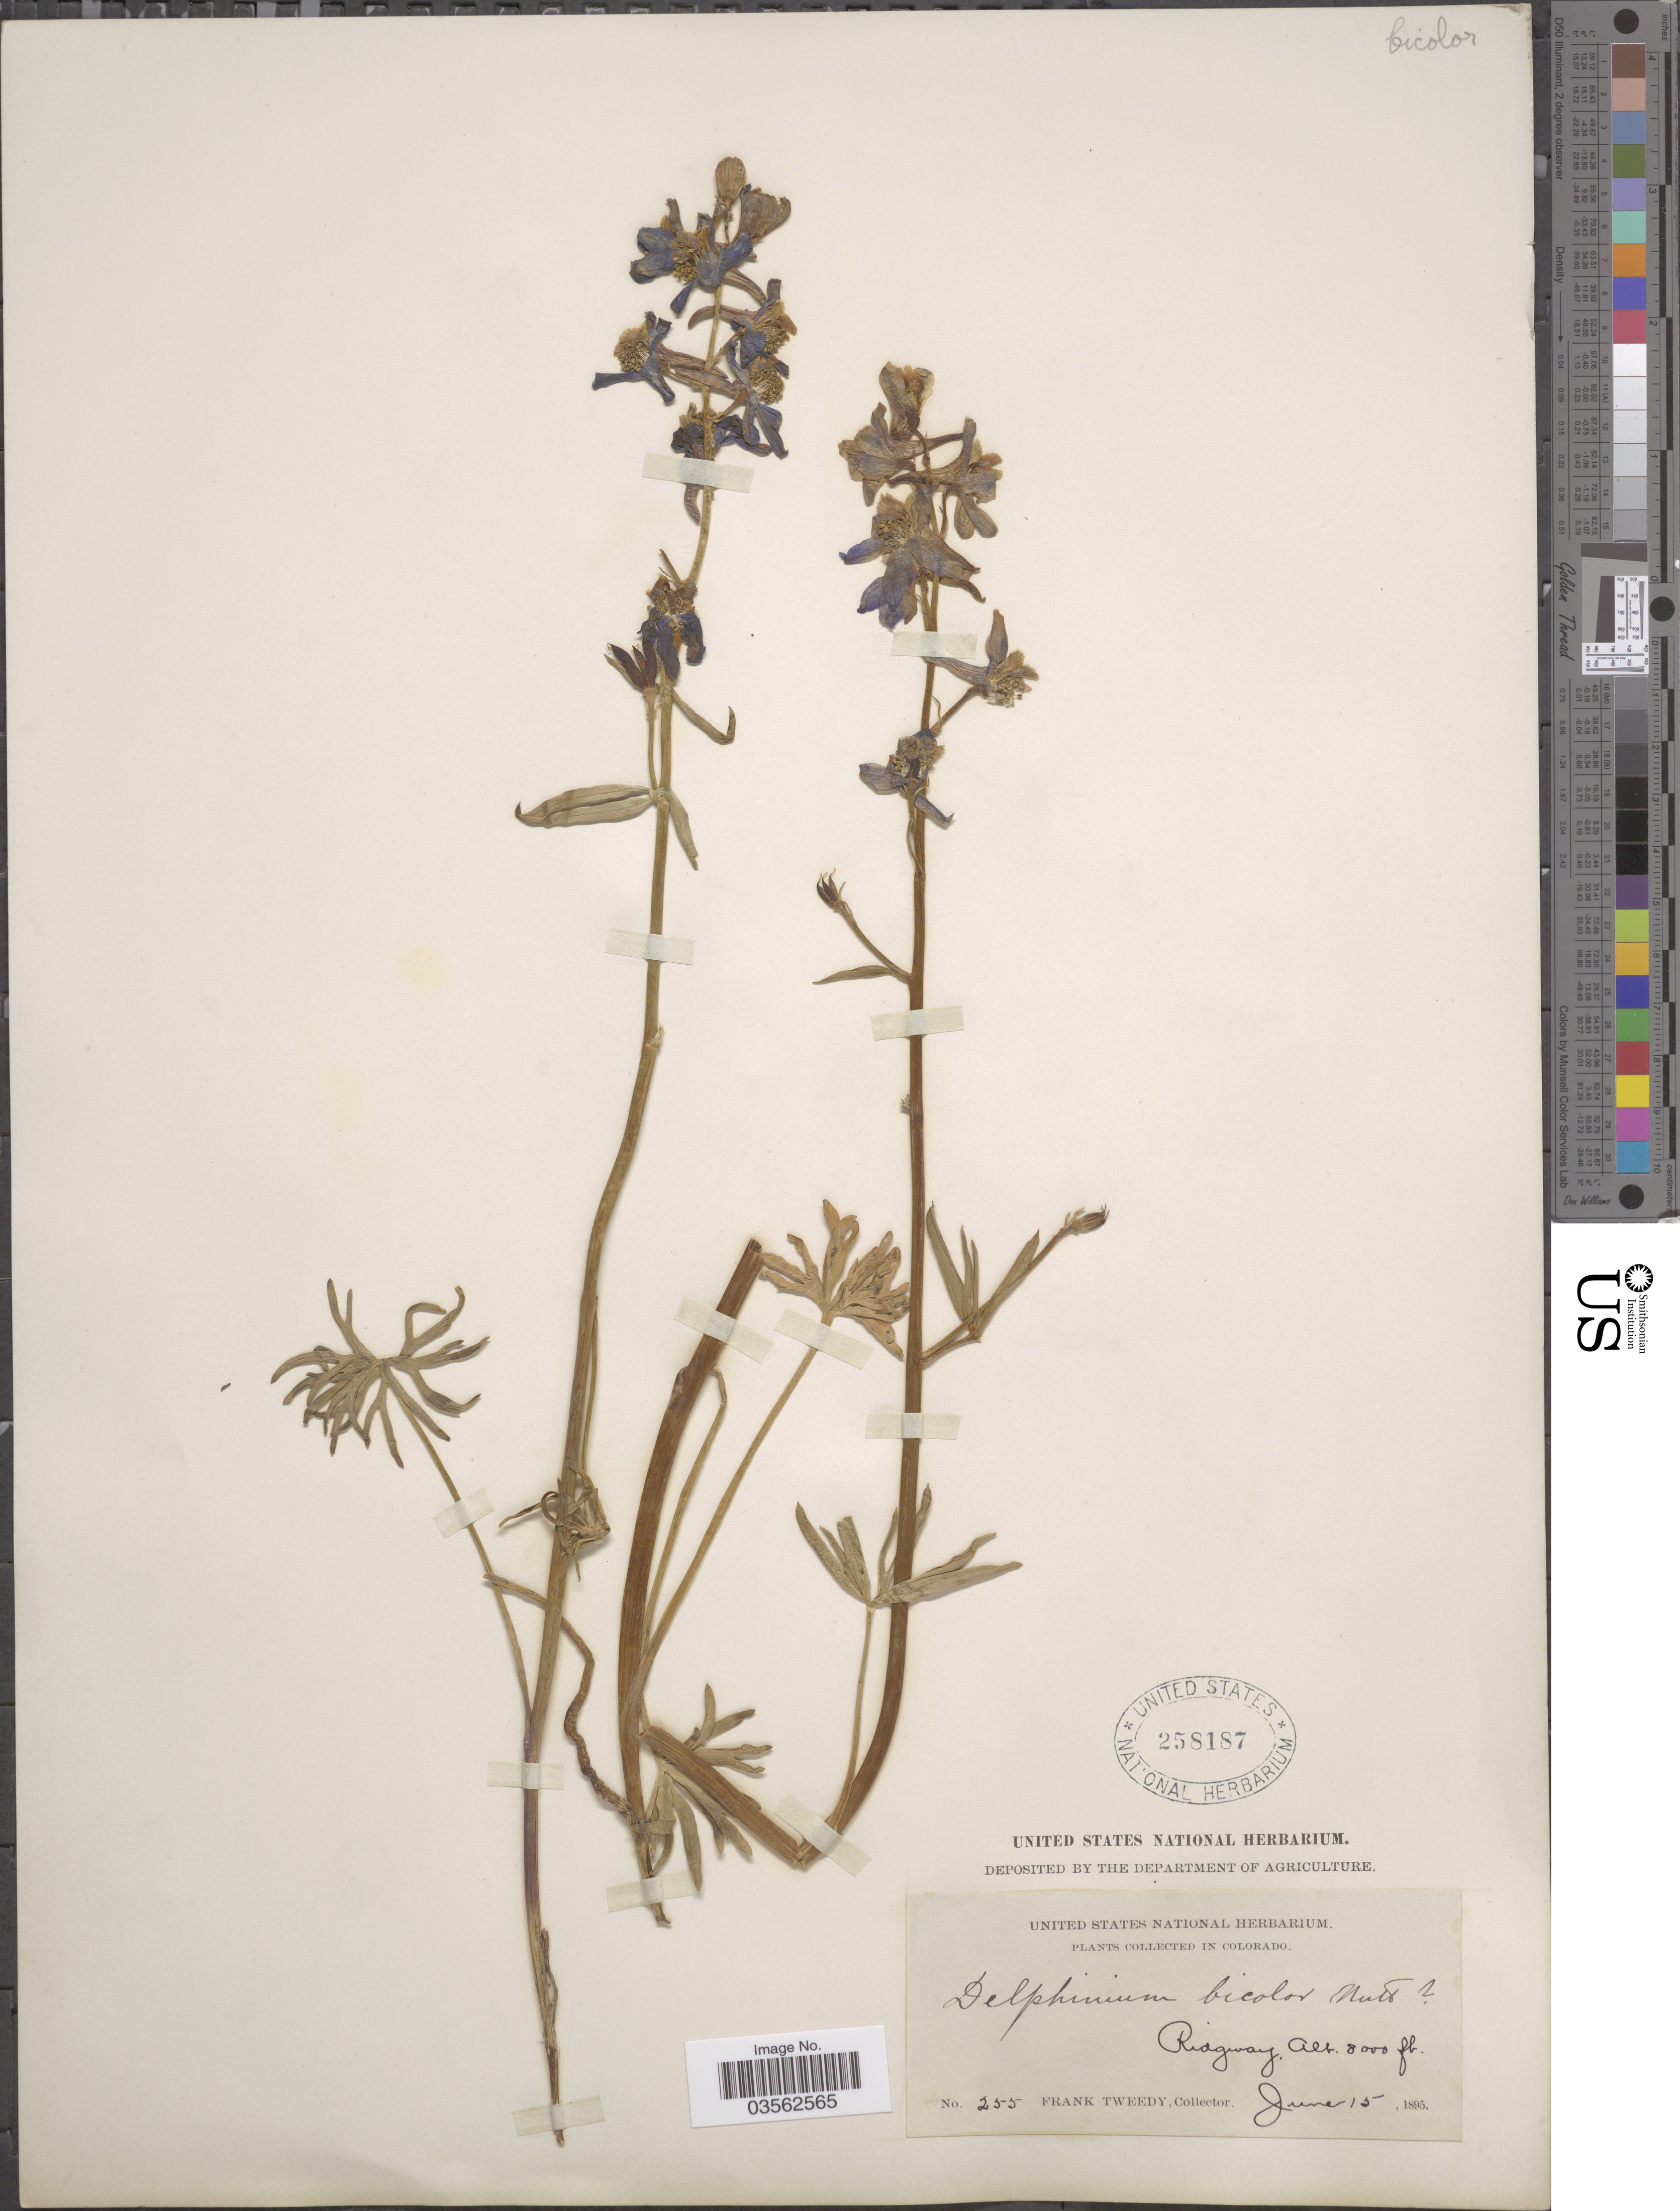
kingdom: Plantae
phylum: Tracheophyta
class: Magnoliopsida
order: Ranunculales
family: Ranunculaceae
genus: Delphinium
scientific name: Delphinium bicolor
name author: Nutt.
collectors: F. Tweedy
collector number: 255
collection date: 1895-06-15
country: United States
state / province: Colorado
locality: Ridgway.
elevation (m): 2438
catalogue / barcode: US 258187